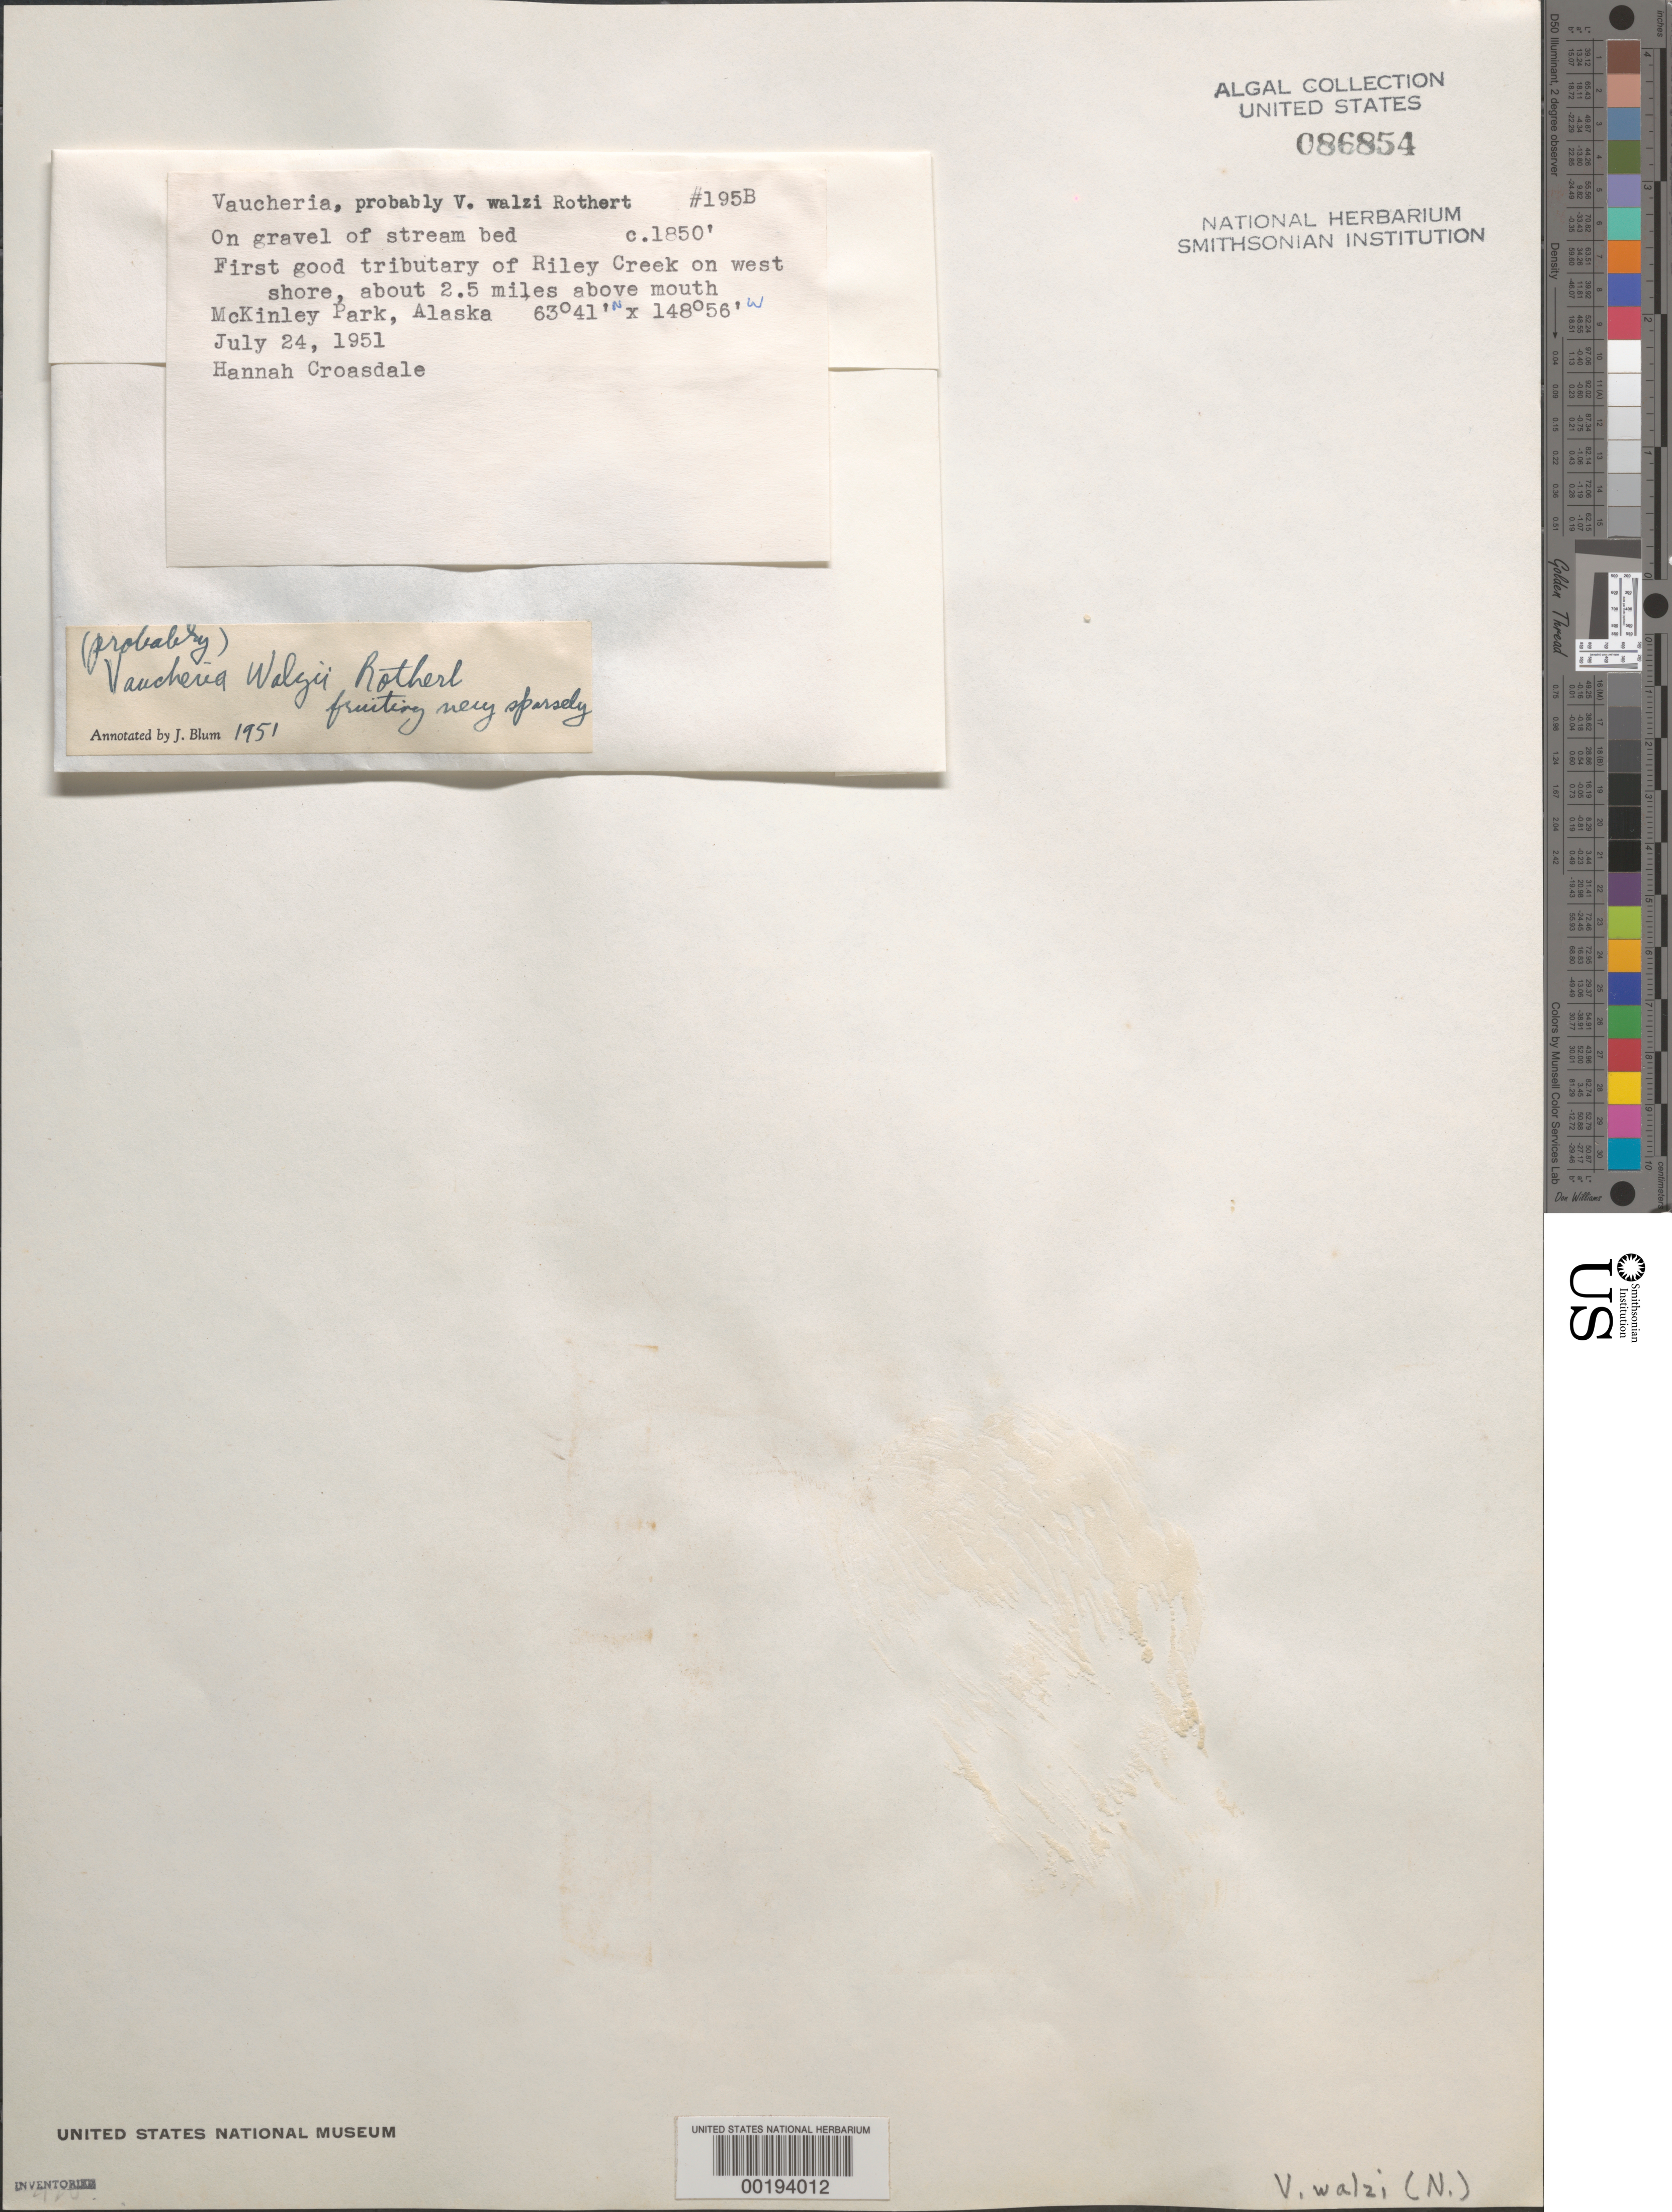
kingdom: Chromista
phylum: Ochrophyta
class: Xanthophyceae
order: Vaucheriales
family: Vaucheriaceae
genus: Vaucheria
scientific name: Vaucheria walzii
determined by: Blum, J. L.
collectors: H. T. Croasdale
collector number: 195b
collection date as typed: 24 Jul 1951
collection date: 1951-07-24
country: United States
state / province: Alaska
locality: Riley Creek tributary, McKinley Park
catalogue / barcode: US 86854